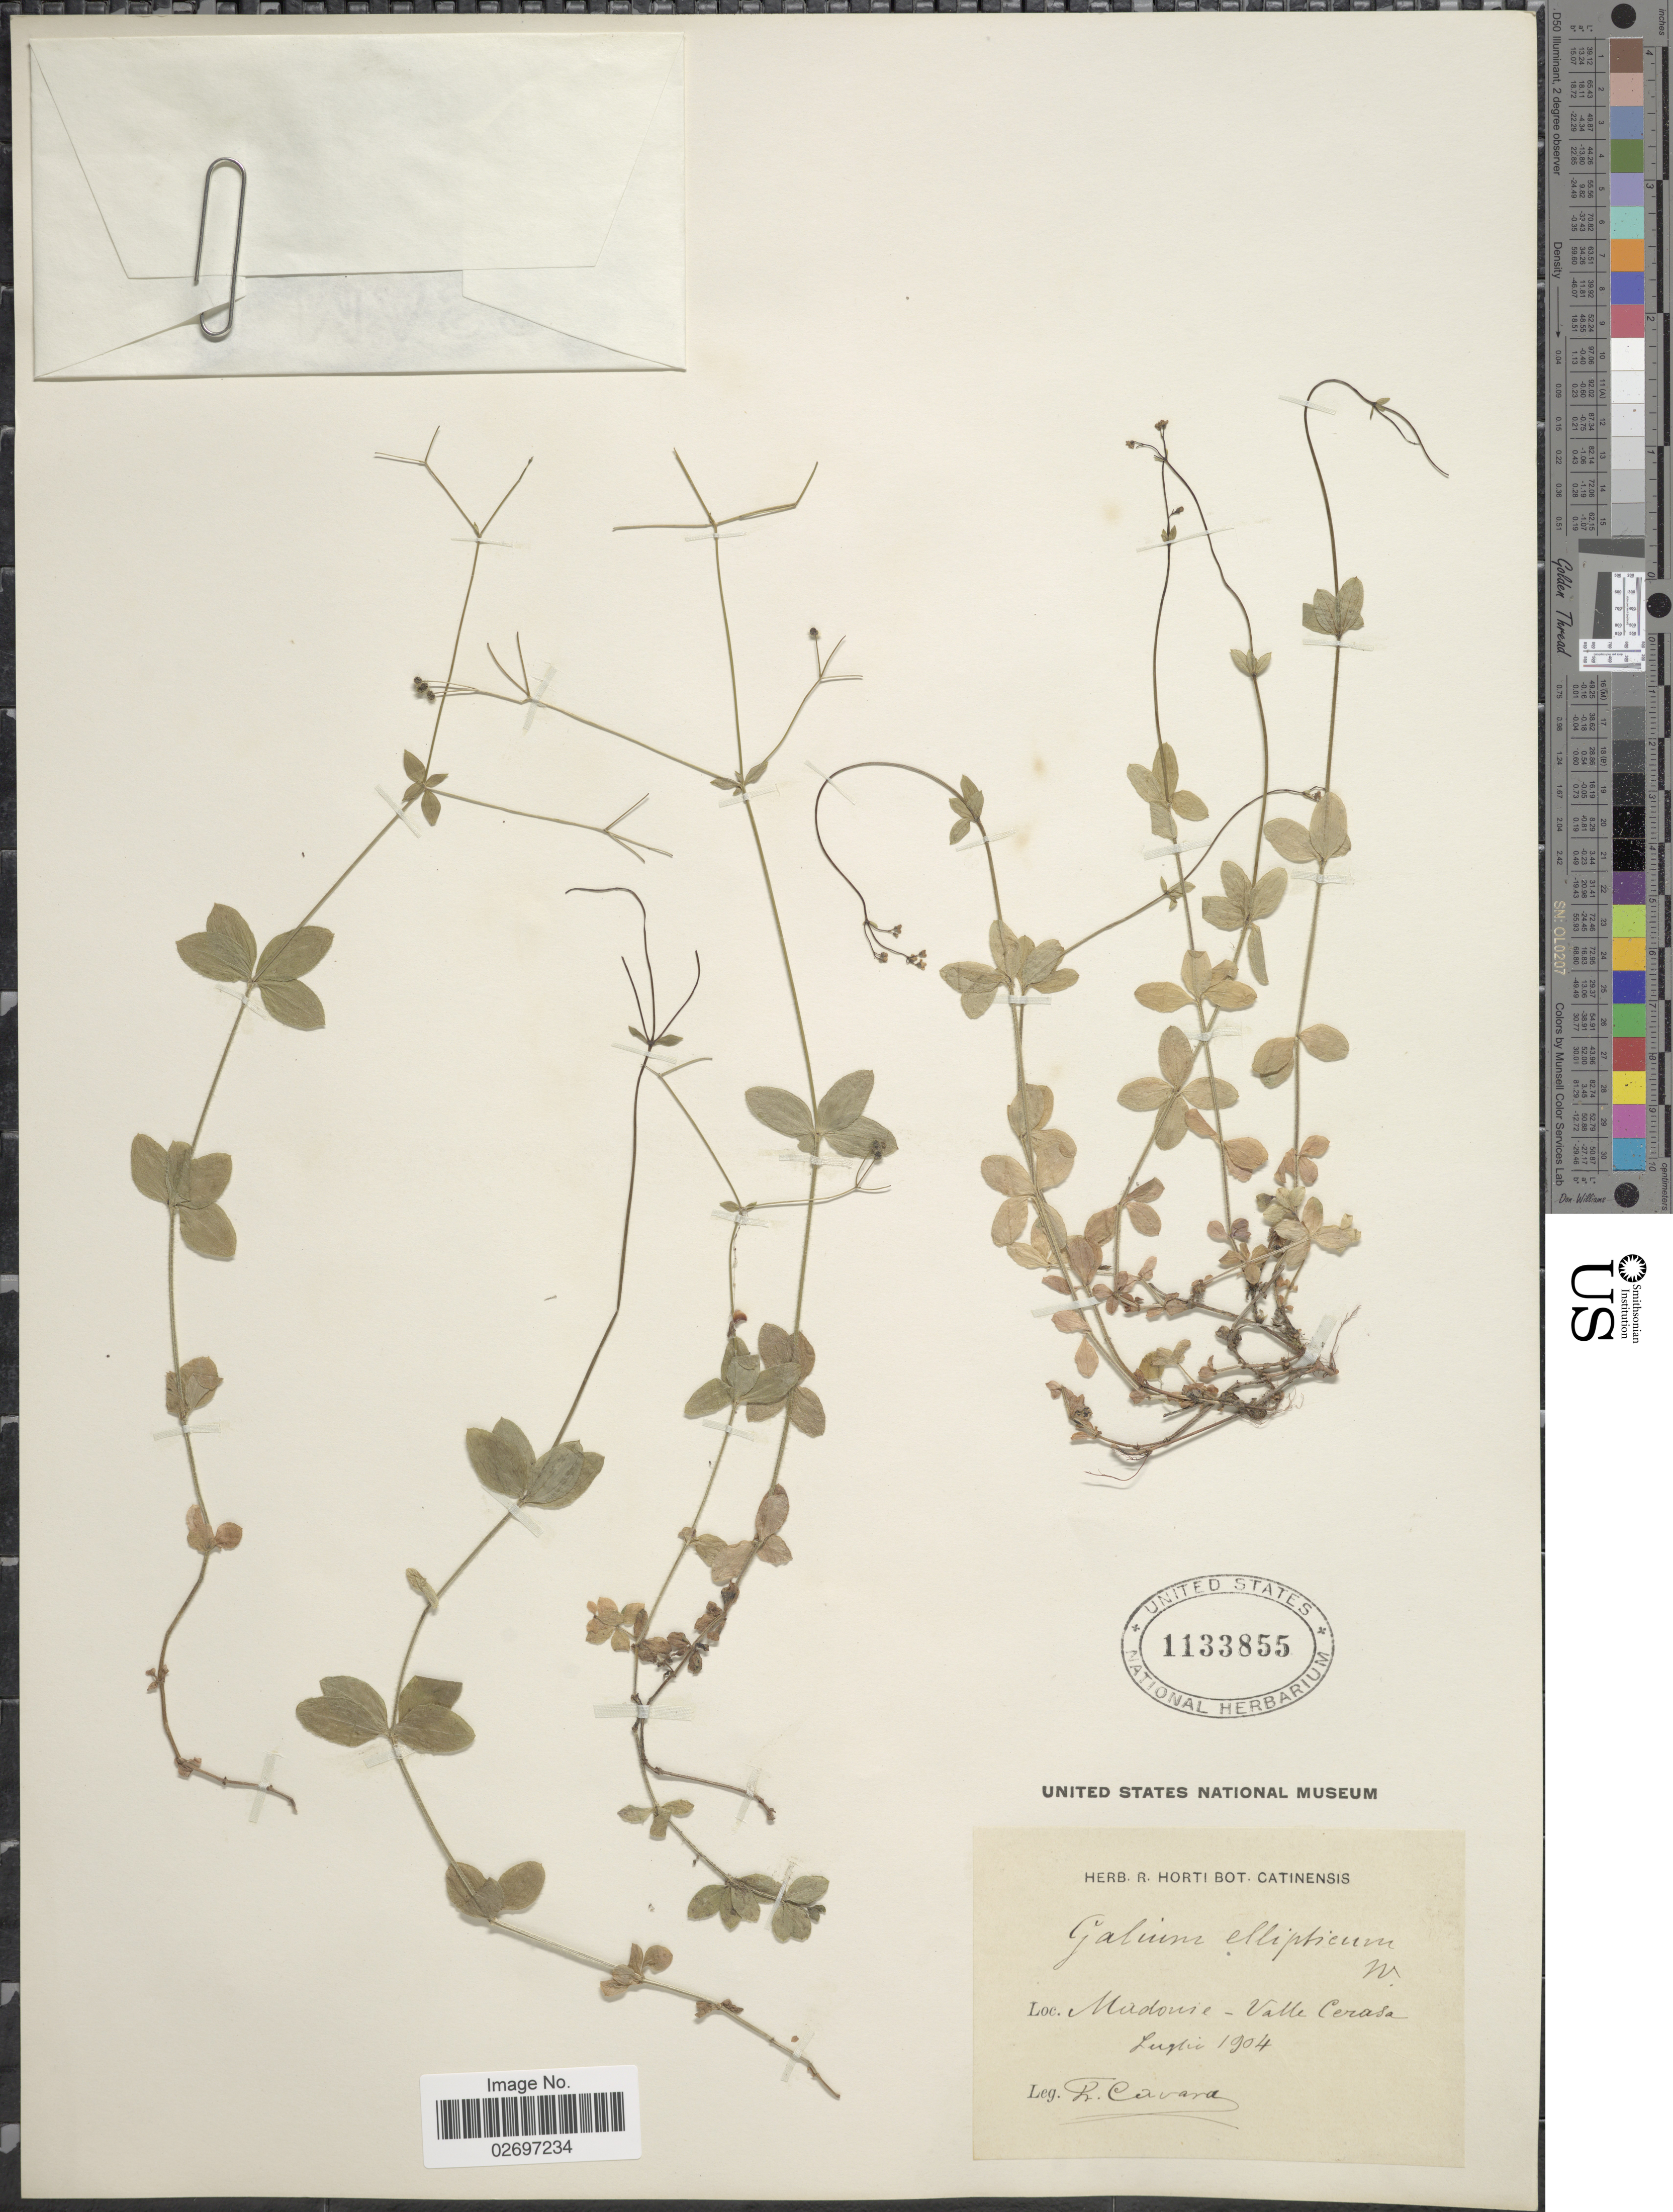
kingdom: Plantae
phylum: Tracheophyta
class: Magnoliopsida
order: Gentianales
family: Rubiaceae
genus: Galium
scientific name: Galium ellipticum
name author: Willd. ex Hornem.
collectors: F. Cavara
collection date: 1904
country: Italy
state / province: Lombardy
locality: Mudonie [interpreted]-Valle Cerasa Luglie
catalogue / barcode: US 1133855